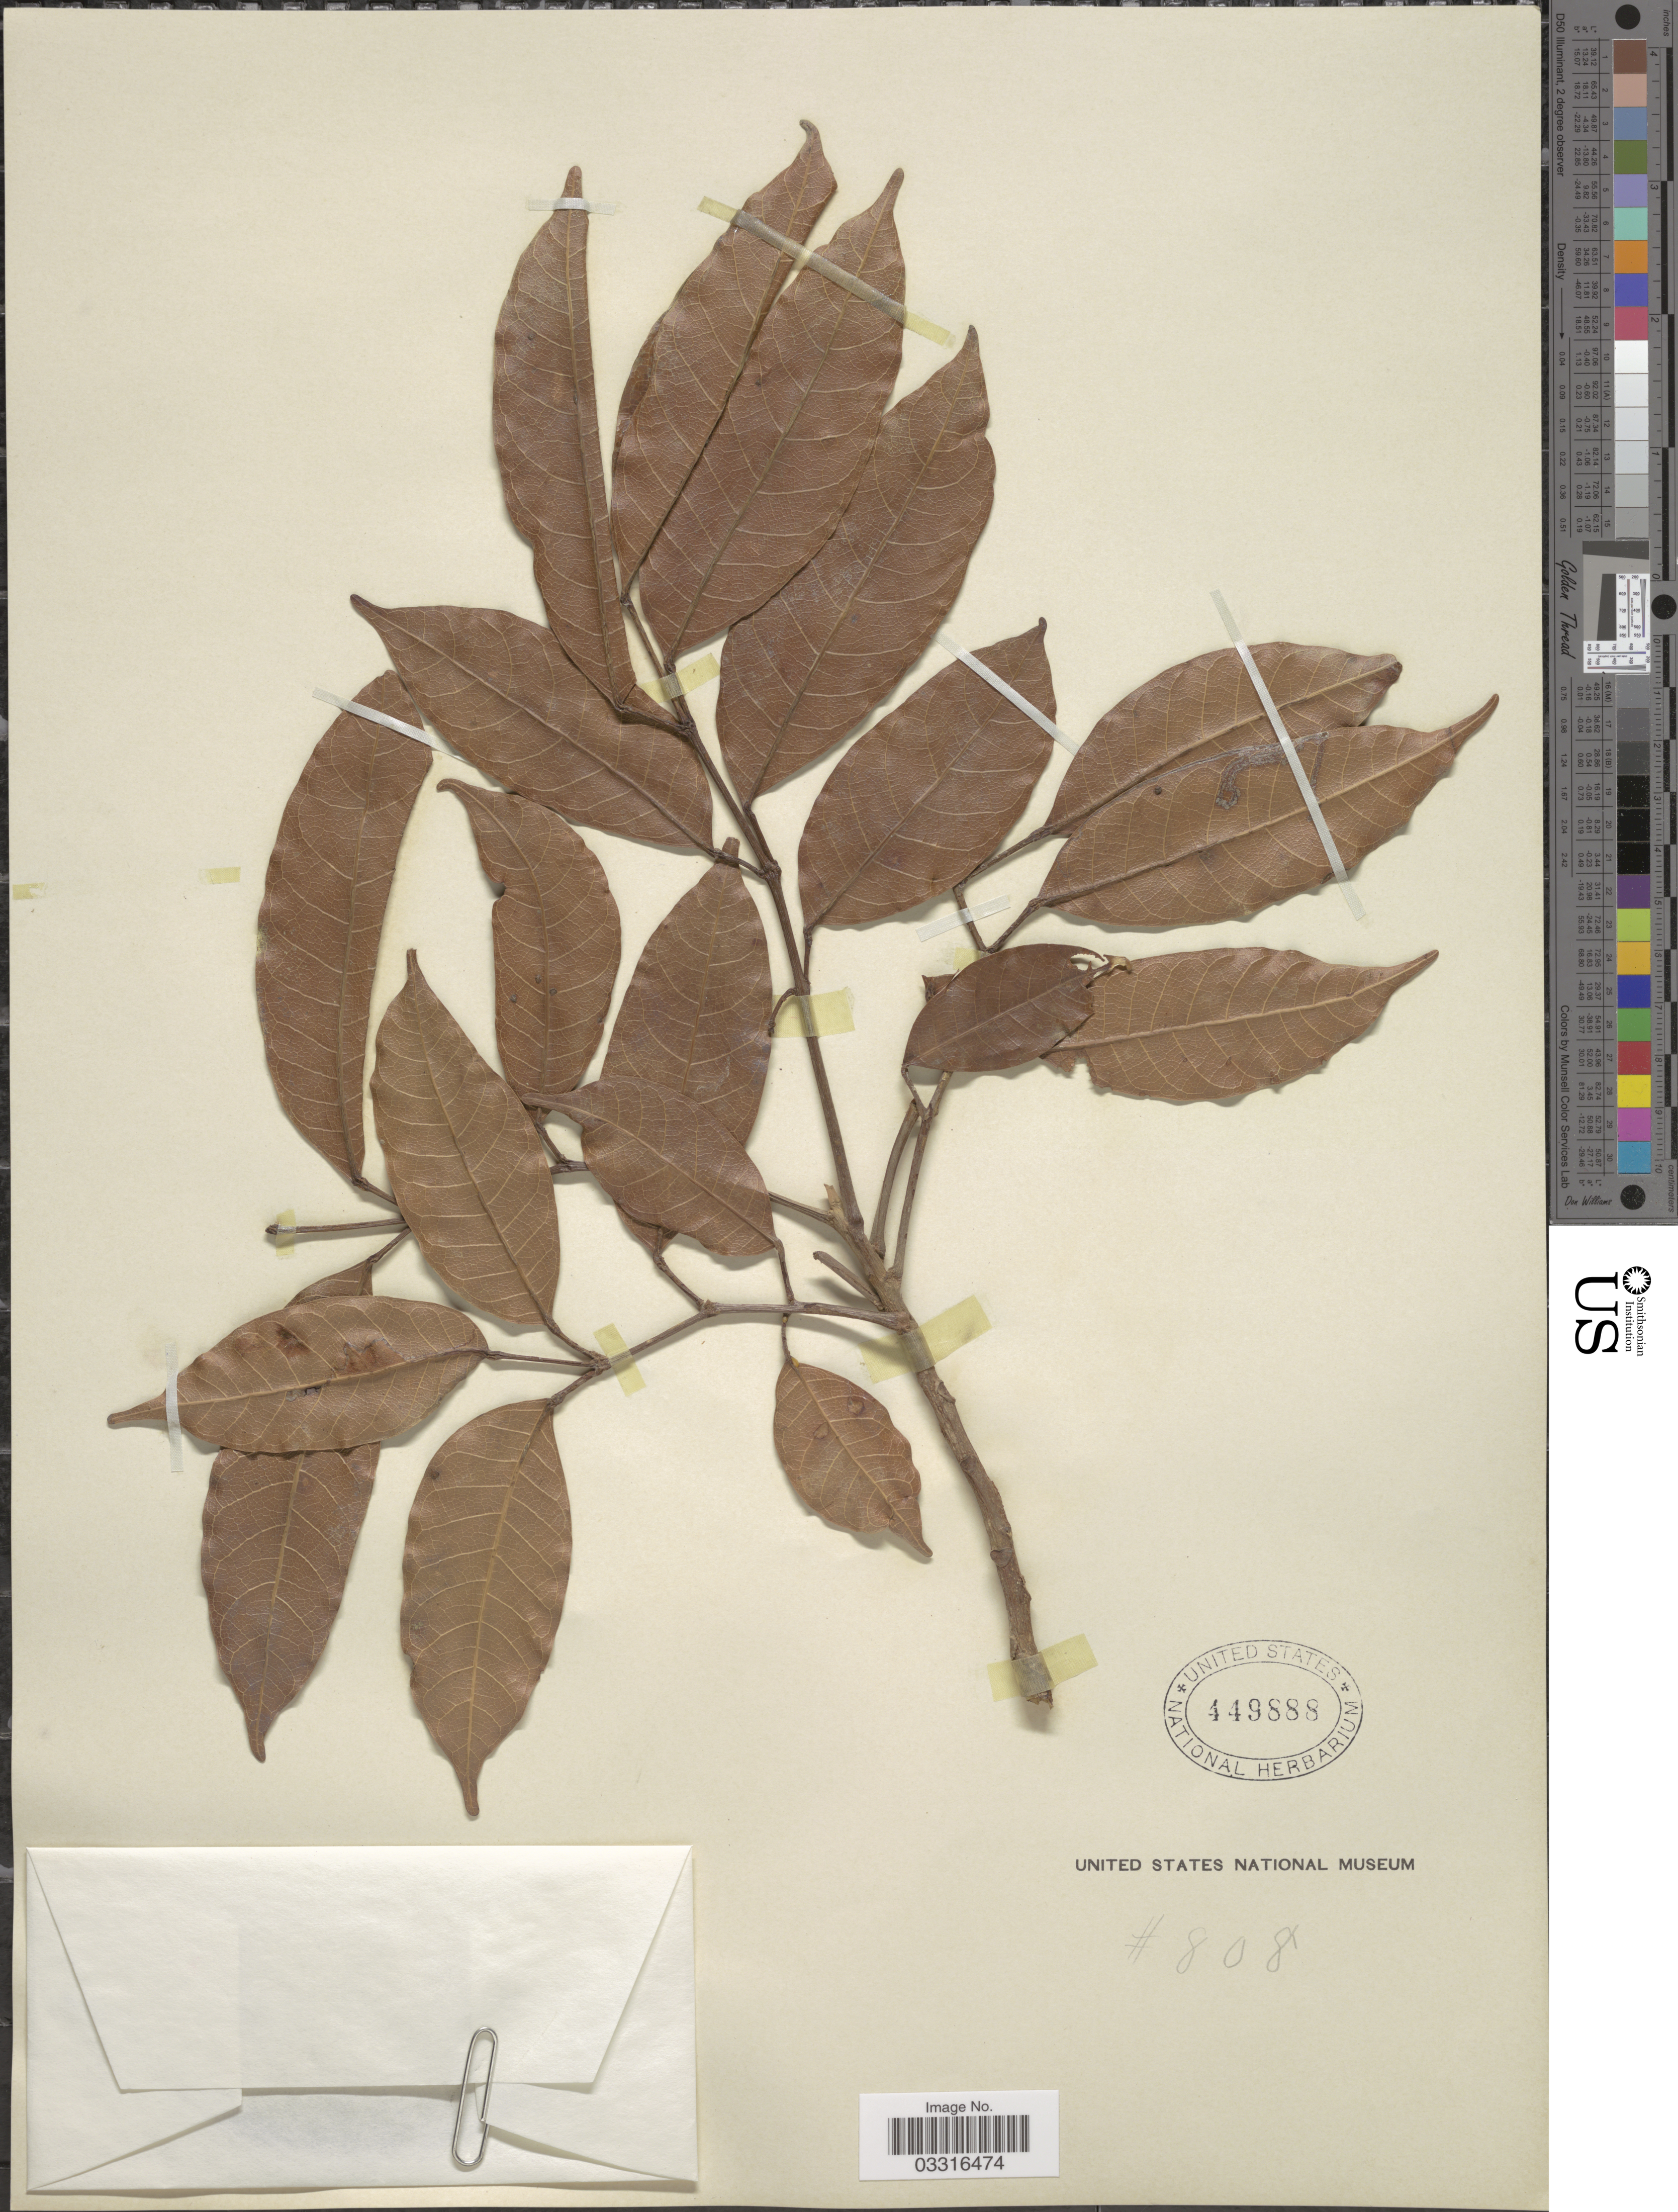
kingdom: Plantae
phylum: Tracheophyta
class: Magnoliopsida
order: Sapindales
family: Burseraceae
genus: Santiria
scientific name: Santiria nitida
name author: Merr.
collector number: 808?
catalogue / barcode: US 449888